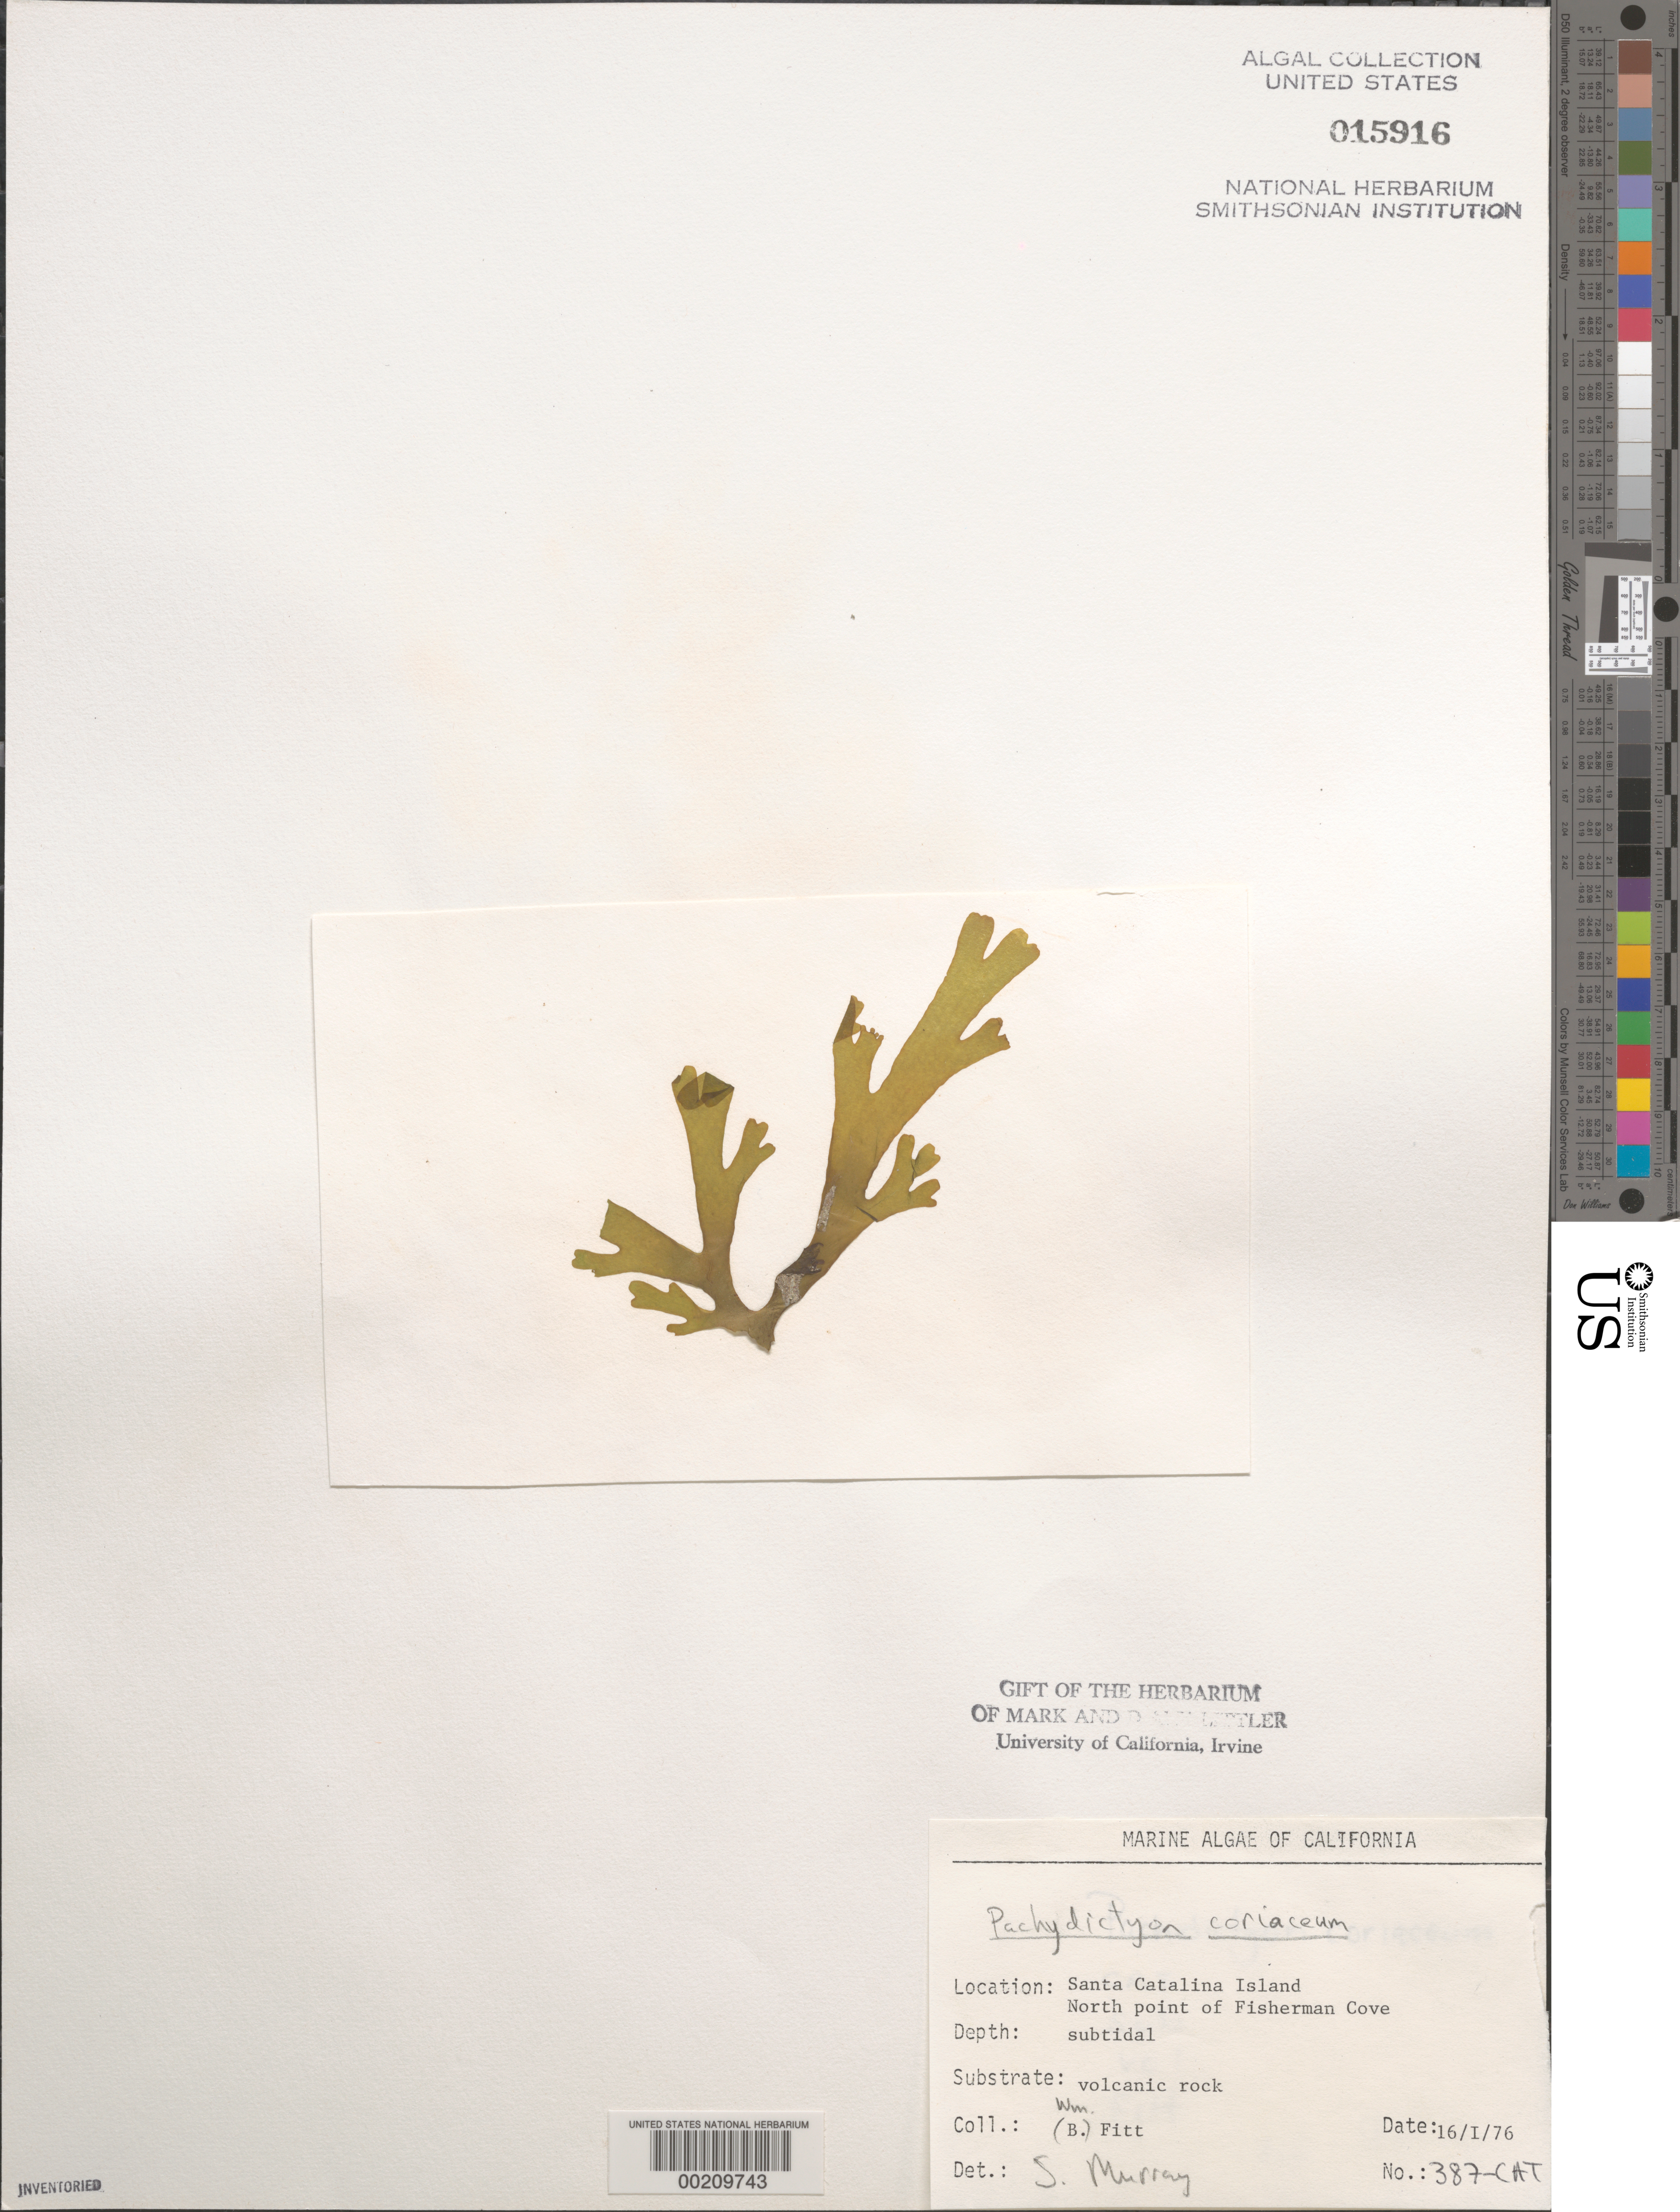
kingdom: Chromista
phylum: Ochrophyta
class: Phaeophyceae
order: Dictyotales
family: Dictyotaceae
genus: Pachydictyon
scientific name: Pachydictyon coriaceum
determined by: Murray, S. N.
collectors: W. Fitt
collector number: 387-cat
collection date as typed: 16 Jan 1976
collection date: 1976-01-16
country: United States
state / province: California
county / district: Los Angeles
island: Santa Catalina Island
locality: Fishermen Cove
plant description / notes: BLM-SOCALBIGHT Rocky Intertidal Survey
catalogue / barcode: US 15916